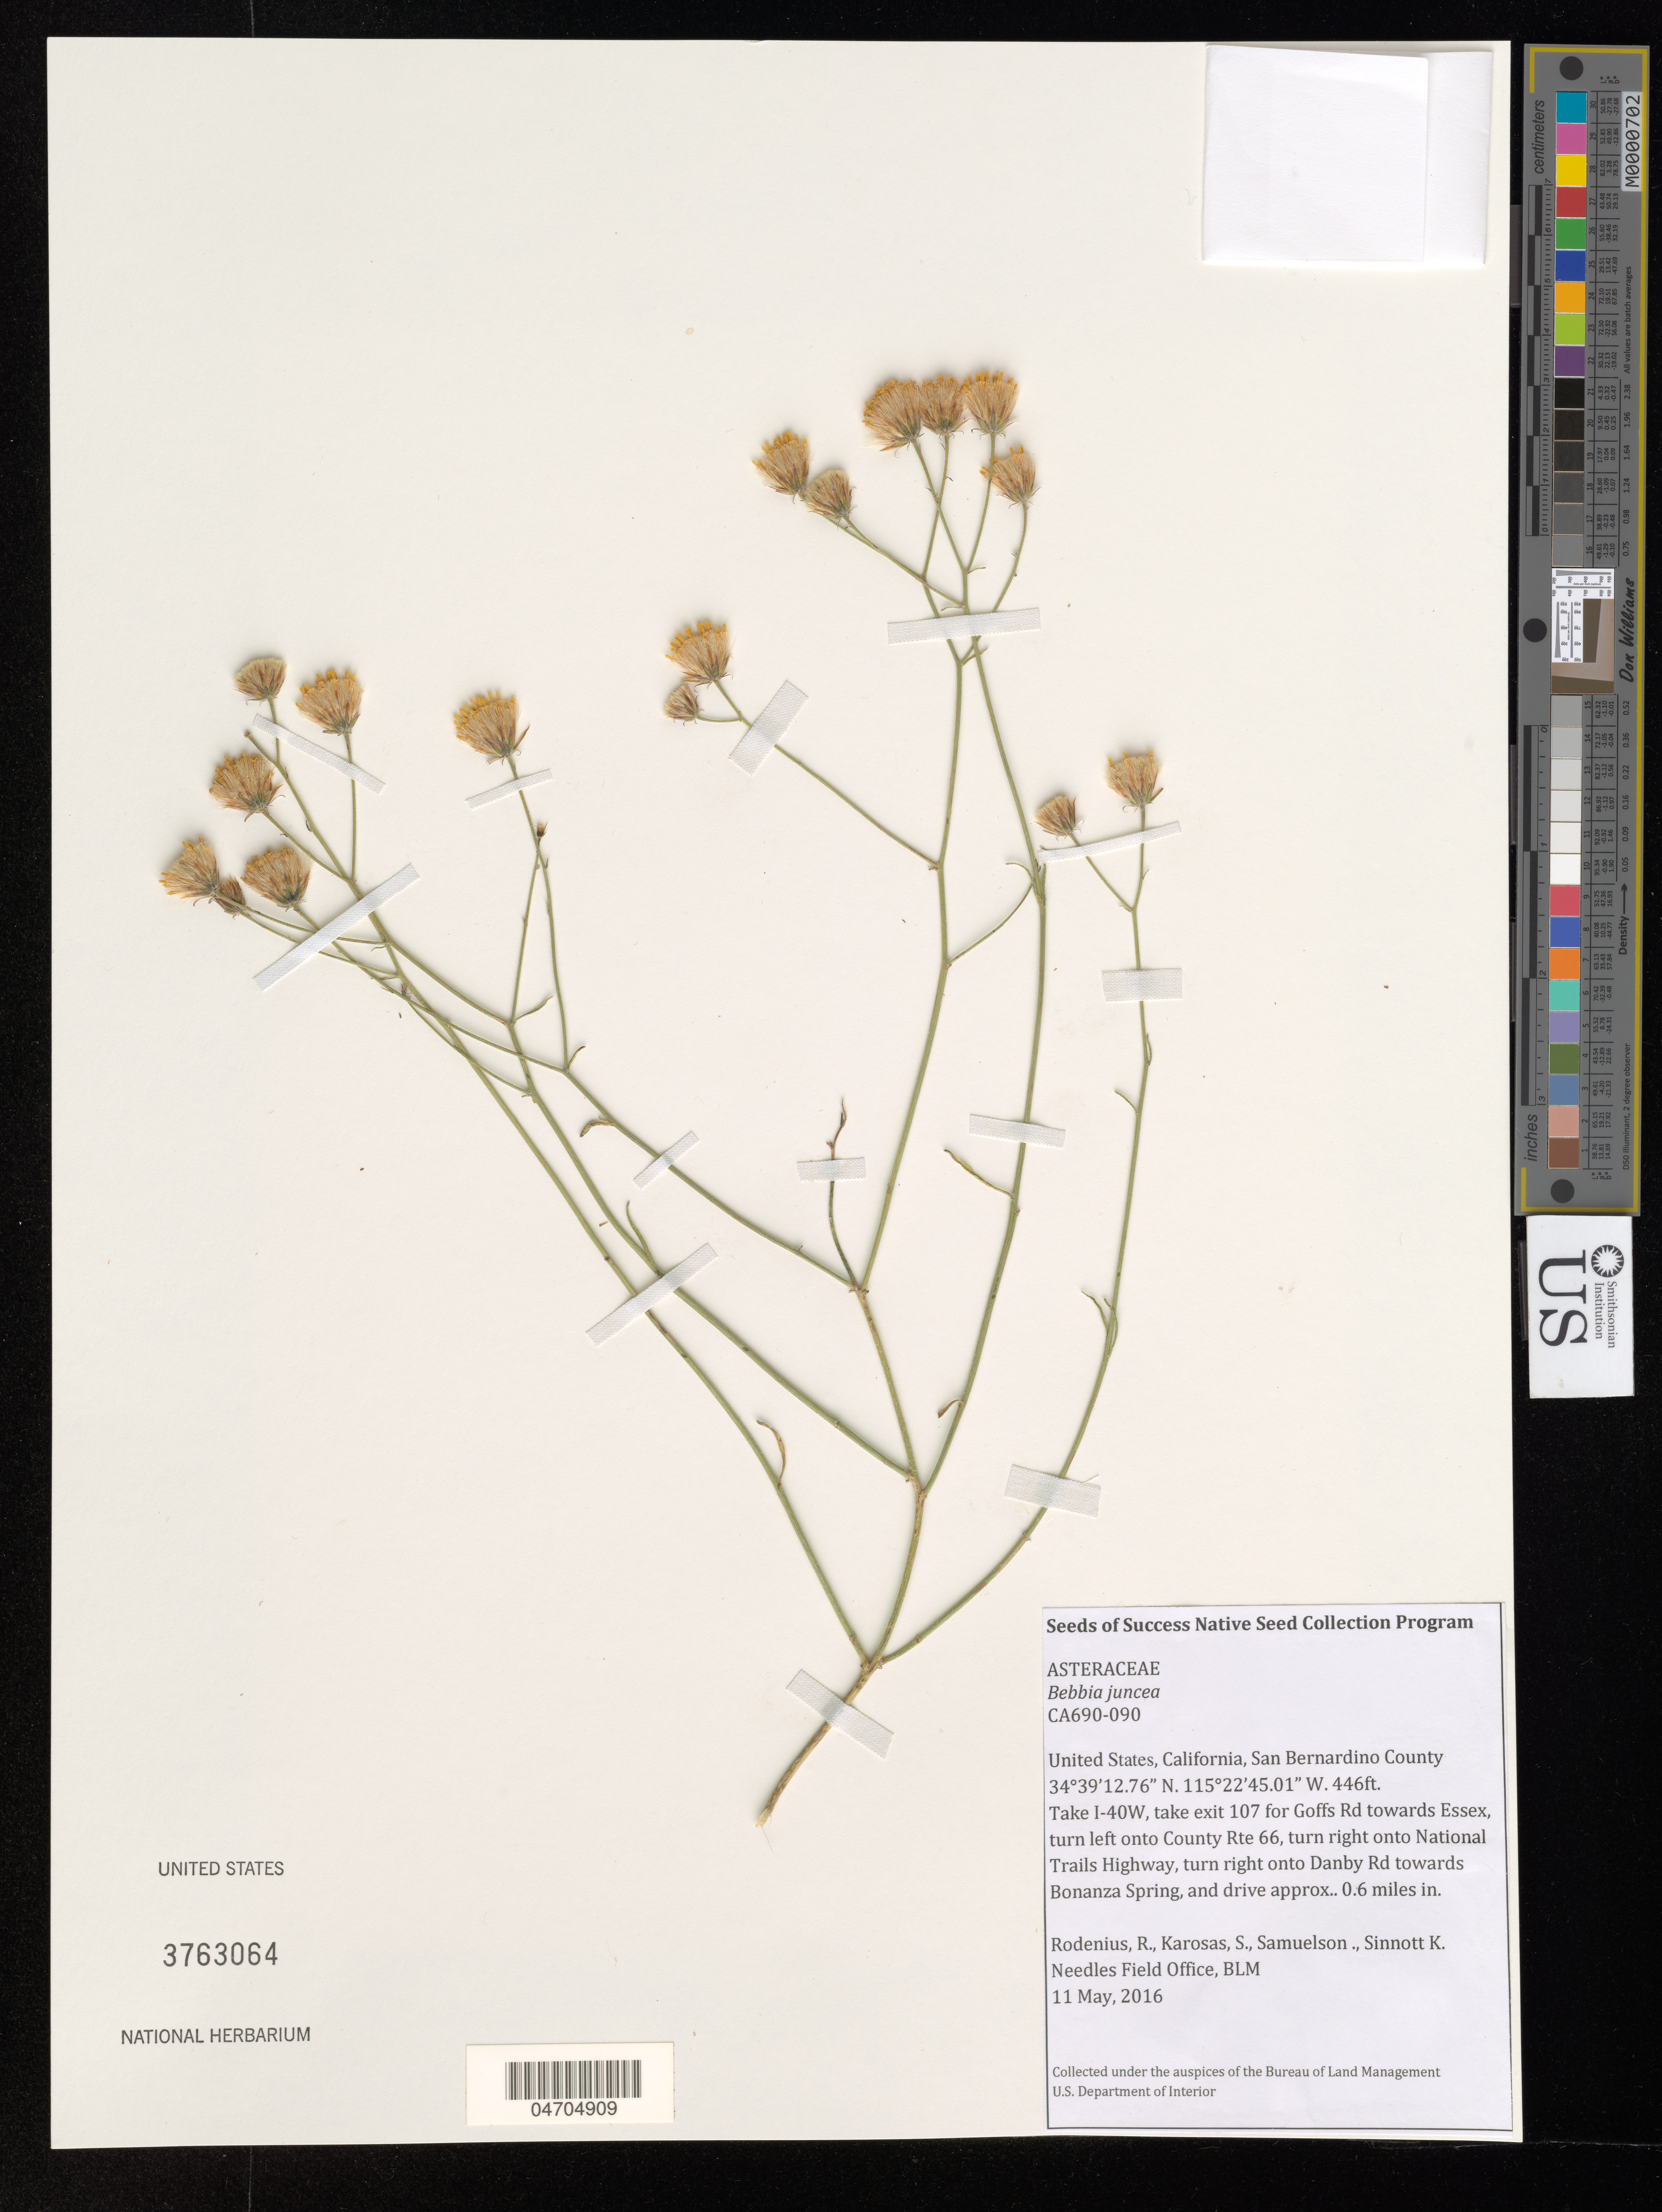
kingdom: Plantae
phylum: Tracheophyta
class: Magnoliopsida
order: Asterales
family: Asteraceae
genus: Bebbia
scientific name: Bebbia juncea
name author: (Benth.) Greene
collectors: R. Rodenius, S. Karosas, Samuelson & K. Sinnott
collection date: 2016-05-11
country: United States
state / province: California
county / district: San Bernardino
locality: San Bernardino County. Take I-40W, take exit 107 for Goffs Rd towards Essex, turn left onto County Rte 66, turn right onto National Trails Highway, turn right onto Danby Rd towards Bonanza Spring, and drive approx. 0.6 miles in.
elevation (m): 136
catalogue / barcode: US 3763064